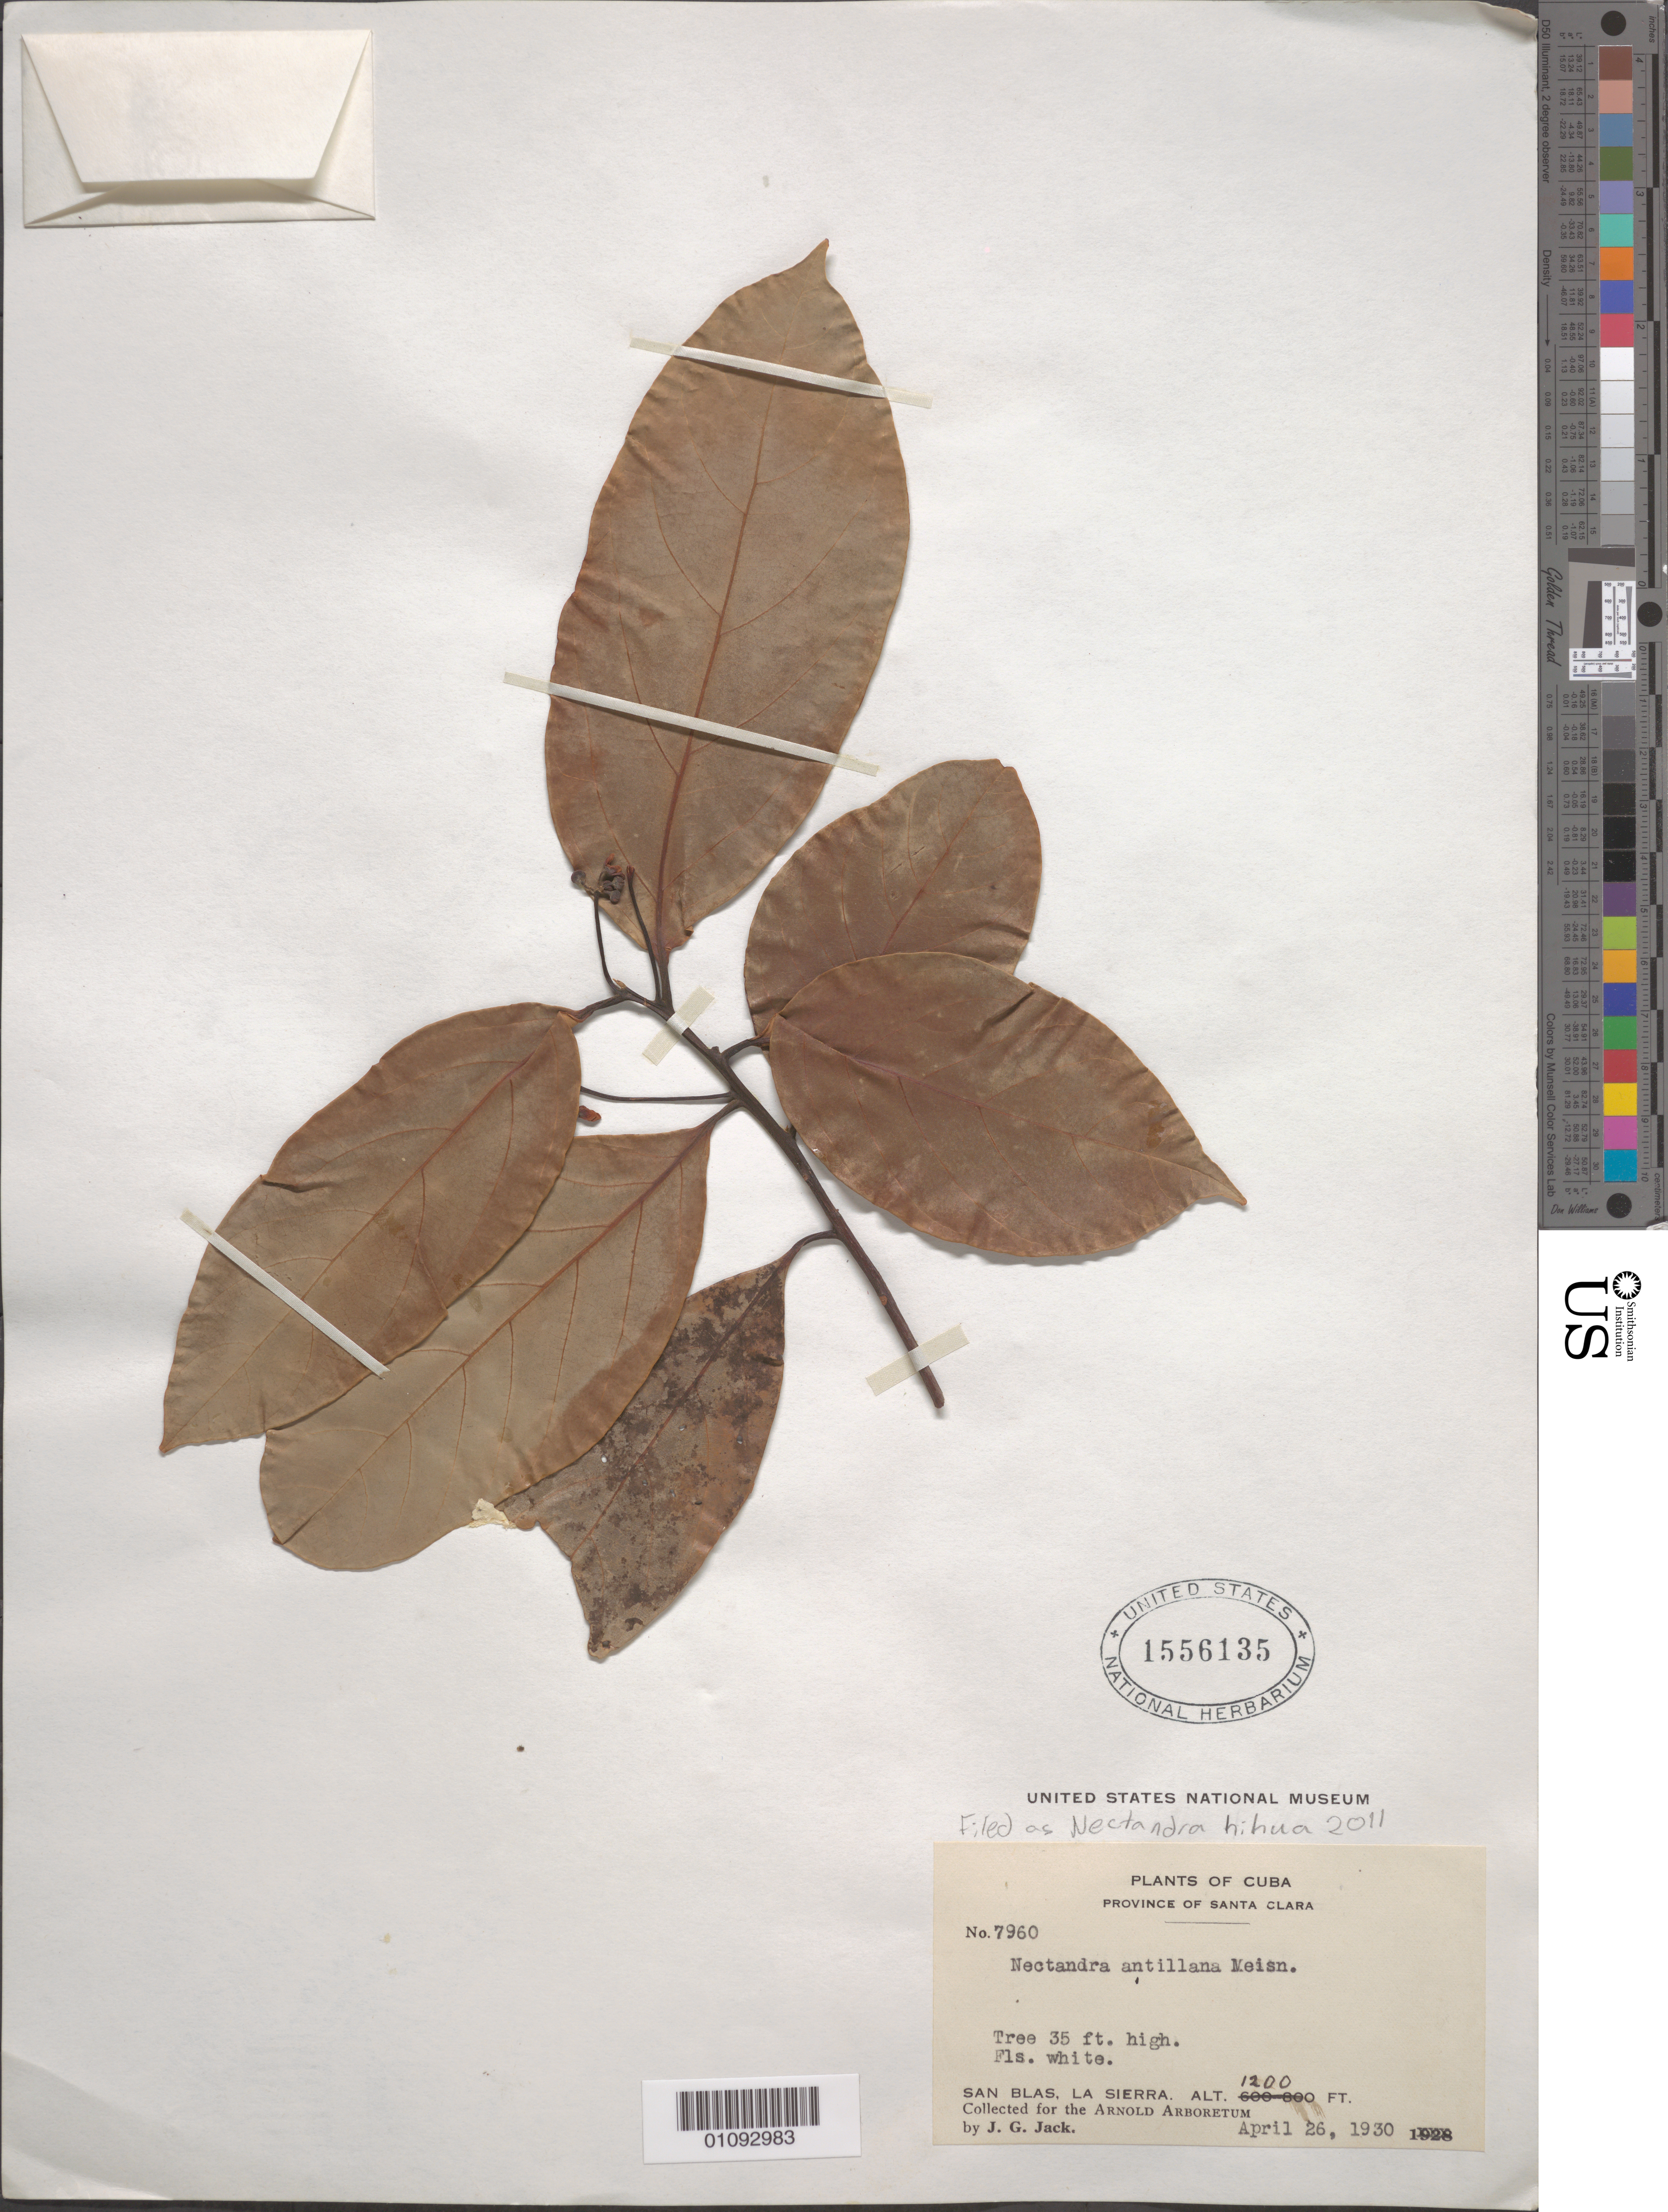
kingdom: Plantae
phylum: Tracheophyta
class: Magnoliopsida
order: Laurales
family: Lauraceae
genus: Nectandra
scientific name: Nectandra hihua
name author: (Ruiz & Pav.) Rohwer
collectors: J. G. Jack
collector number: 7960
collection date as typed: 26 Apr 1930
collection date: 1930-04-26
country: Cuba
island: Cuba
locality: San Blas, La Sierra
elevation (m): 366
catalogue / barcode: US 1556135